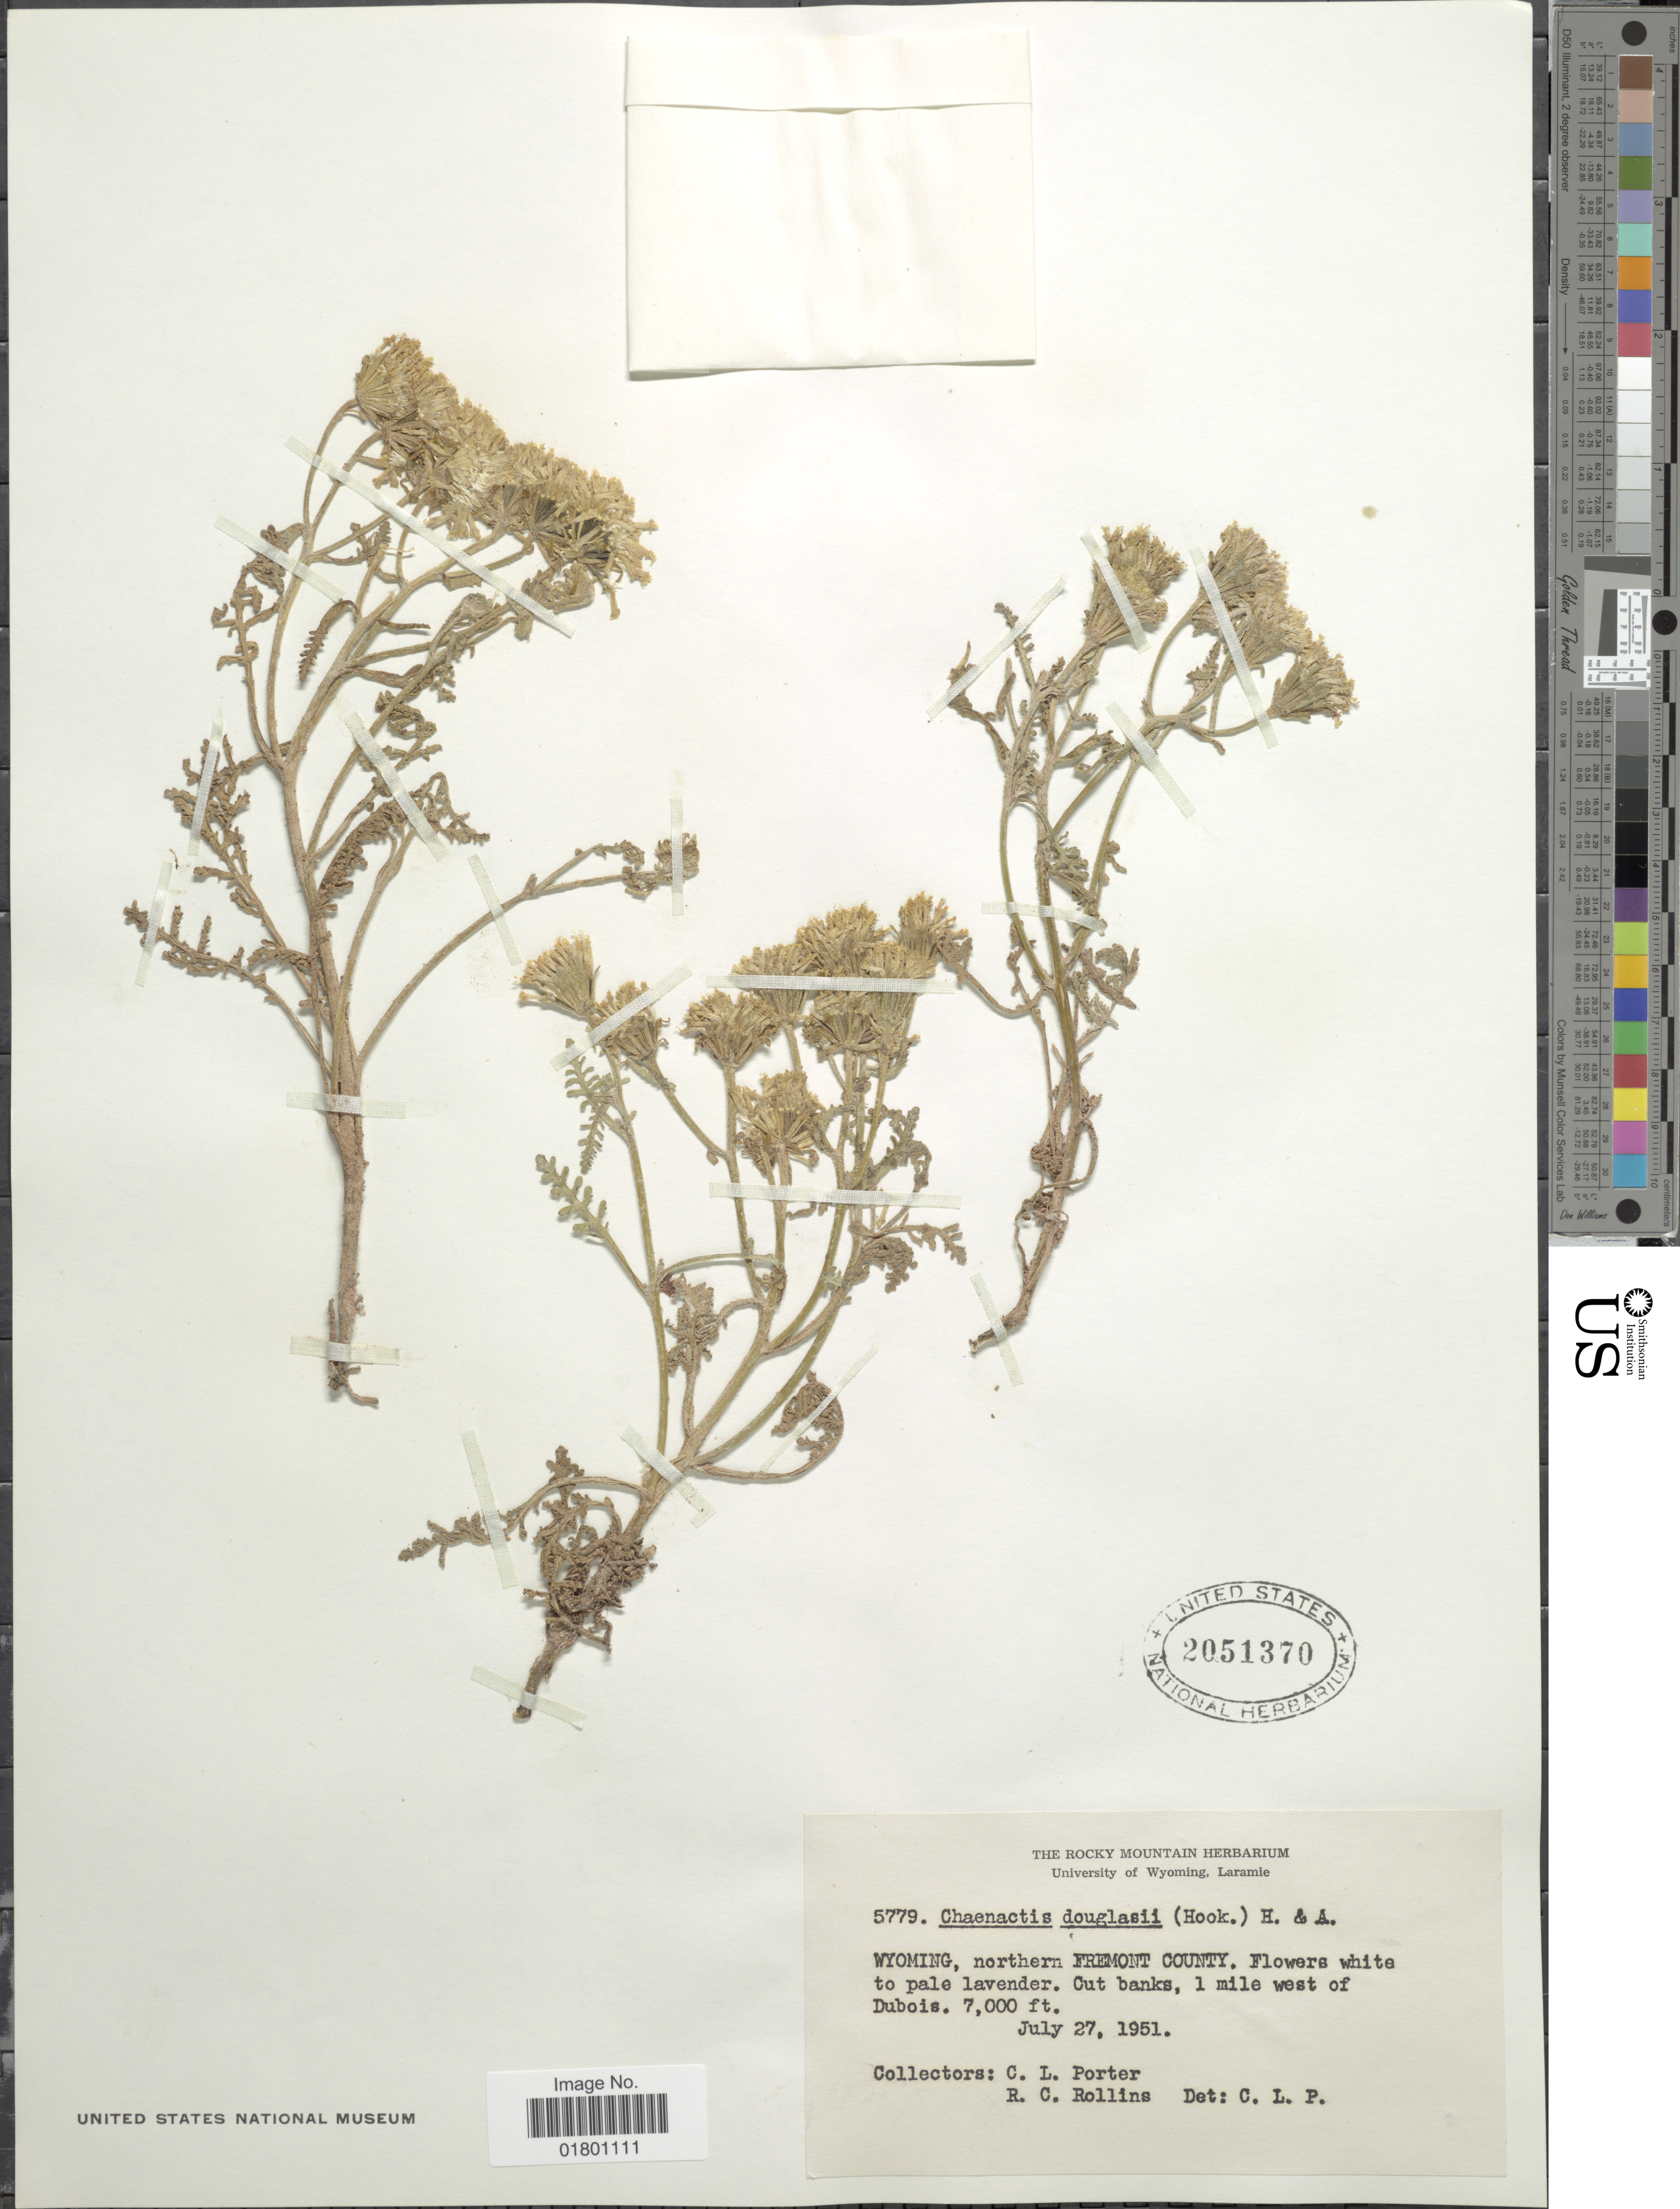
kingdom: Plantae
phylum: Tracheophyta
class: Magnoliopsida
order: Asterales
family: Asteraceae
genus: Chaenactis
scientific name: Chaenactis douglasii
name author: Hook. & Arn.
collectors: C. L. Porter & R. C. Rollins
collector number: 5779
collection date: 1951-07-27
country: United States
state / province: Wyoming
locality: Northern Fremont County. Cut banks, 1 mile west of Dubois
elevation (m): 2134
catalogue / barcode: US 2051370